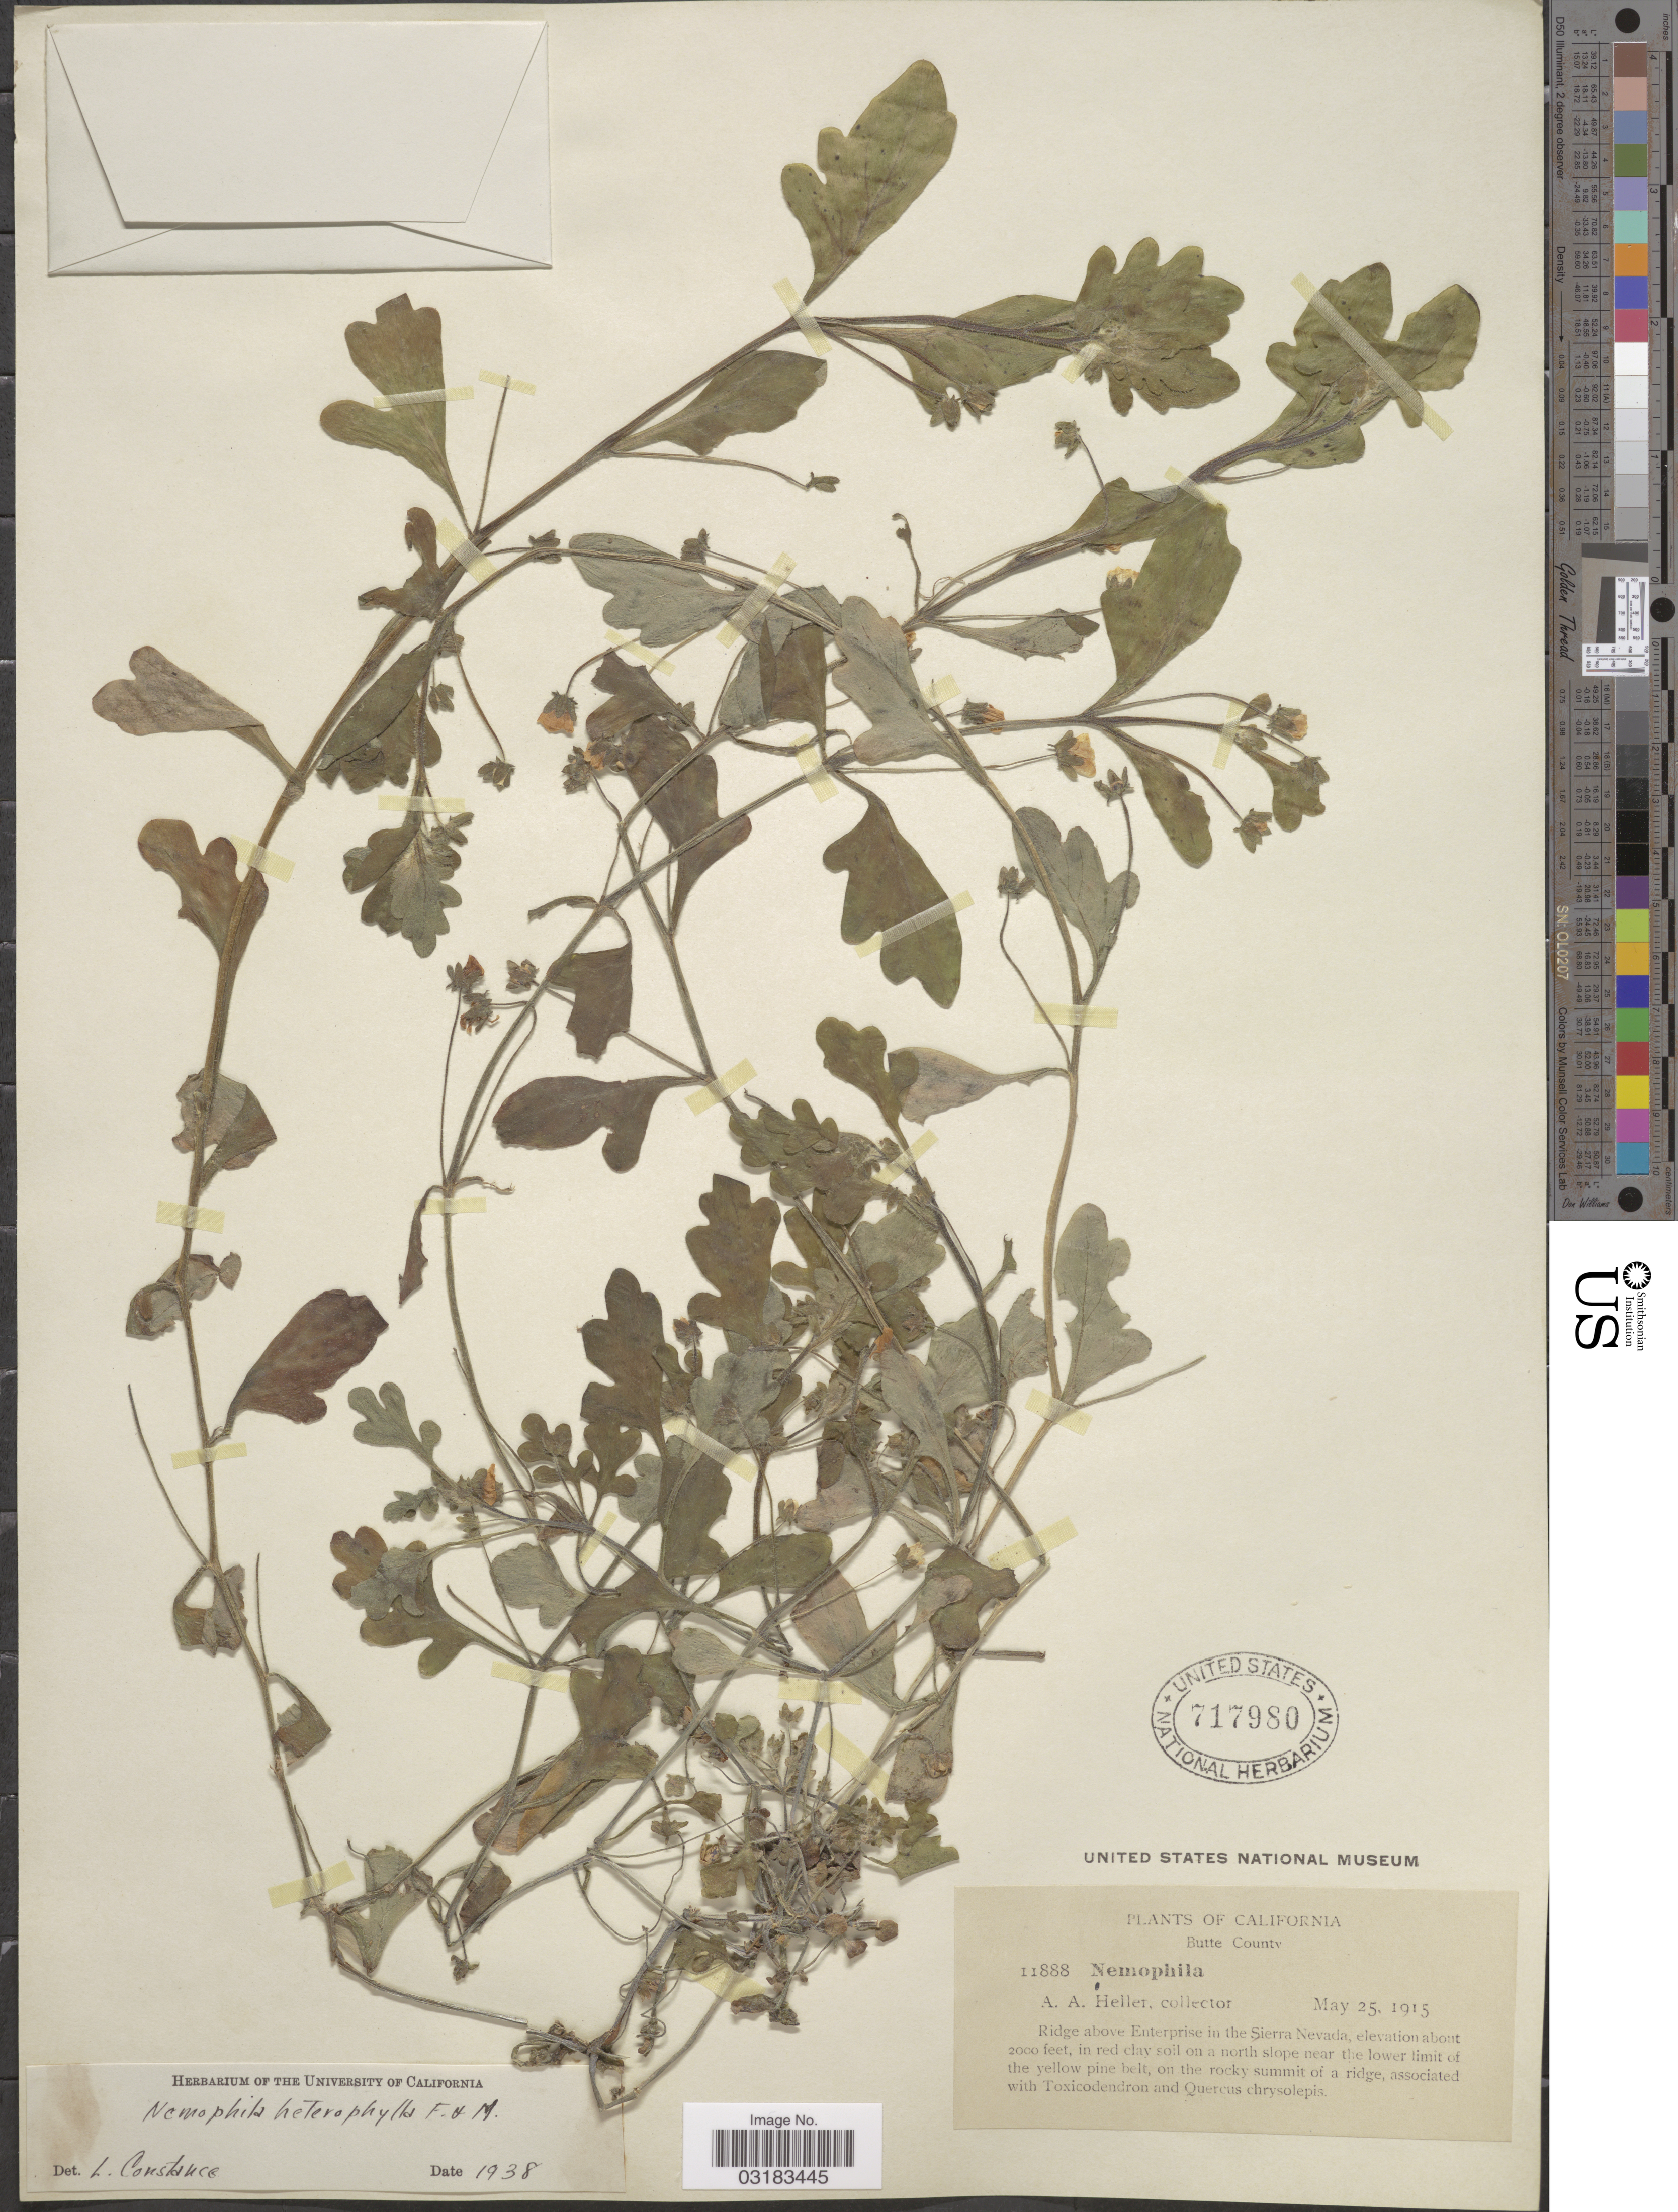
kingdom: Plantae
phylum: Tracheophyta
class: Magnoliopsida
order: Boraginales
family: Hydrophyllaceae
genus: Nemophila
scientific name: Nemophila heterophylla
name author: Fisch. & C.A. Mey.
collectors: A. A. Heller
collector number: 11888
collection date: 1915-05-25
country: United States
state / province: California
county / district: Butte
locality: Butte County. Ridge above Enterprise in the Sierra Nevada.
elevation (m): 610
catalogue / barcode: US 717980